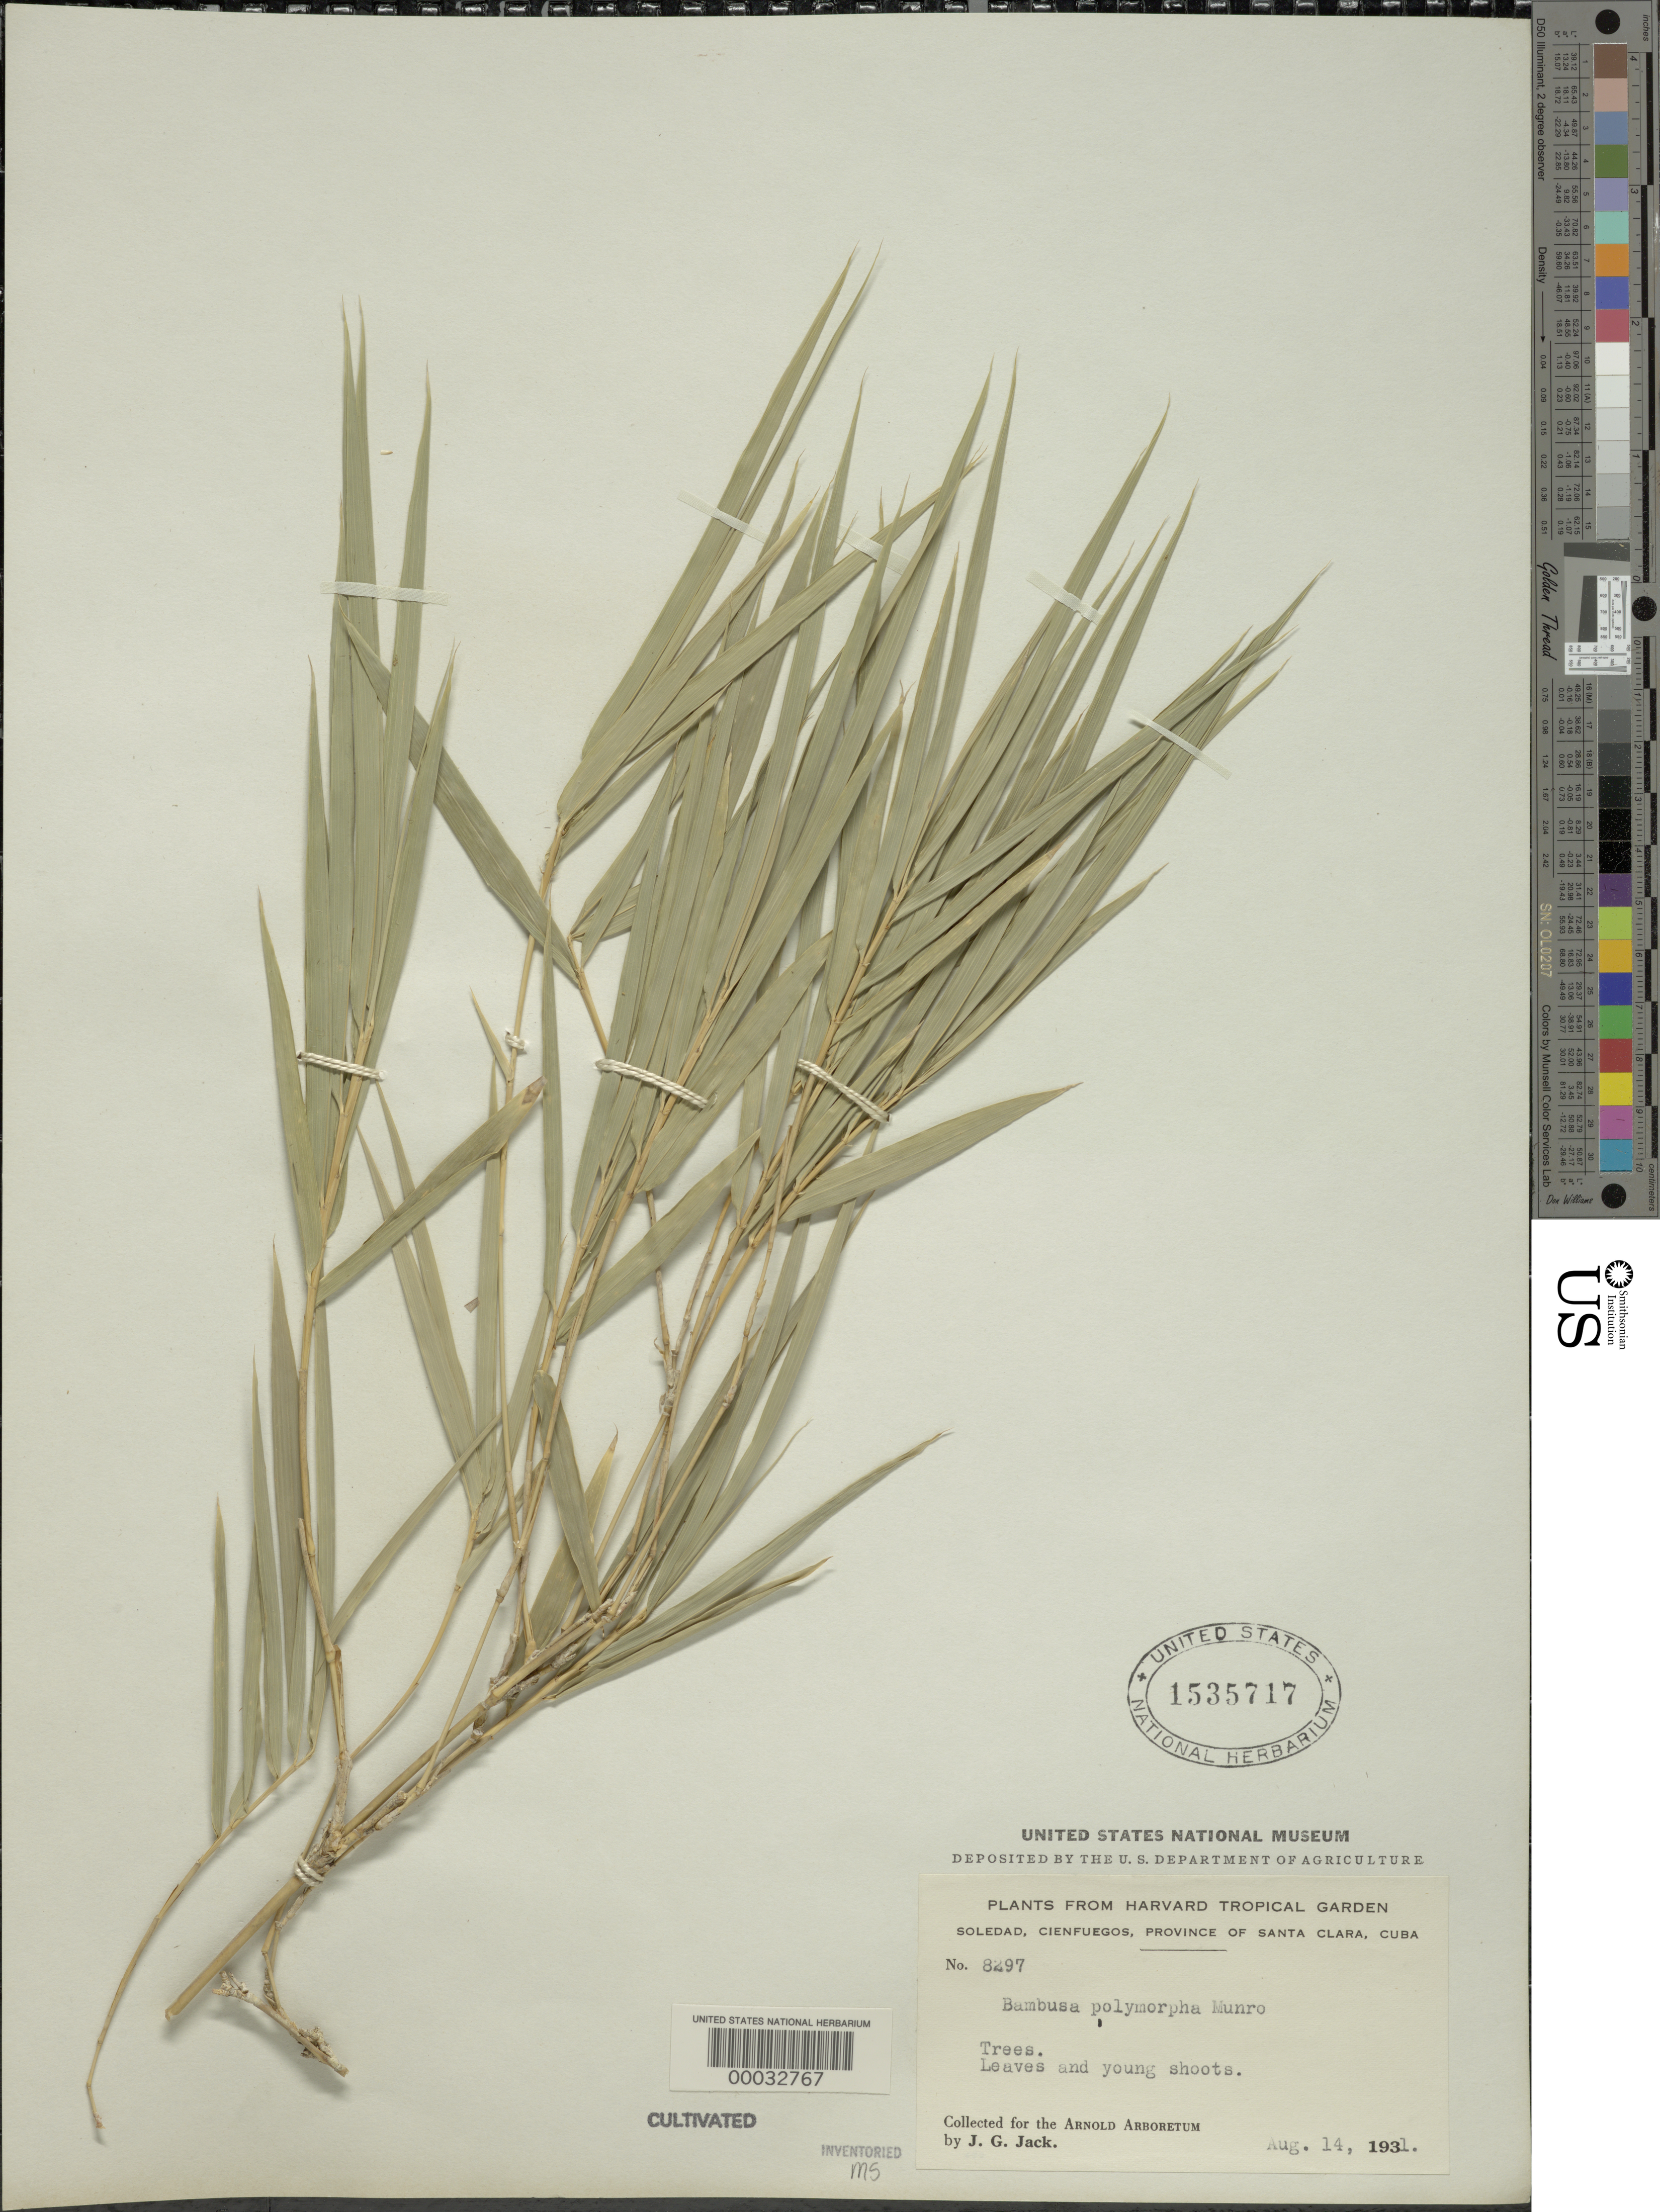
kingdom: Plantae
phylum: Tracheophyta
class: Liliopsida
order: Poales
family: Poaceae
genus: Bambusa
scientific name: Bambusa polymorpha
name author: Munro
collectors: J. G. Jack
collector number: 8297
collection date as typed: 14 Aug 1931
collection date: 1931-08-14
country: Cuba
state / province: Las Villas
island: Greater Antilles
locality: Harvard tropical gardens-soledad, cienguegos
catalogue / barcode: US 1535717